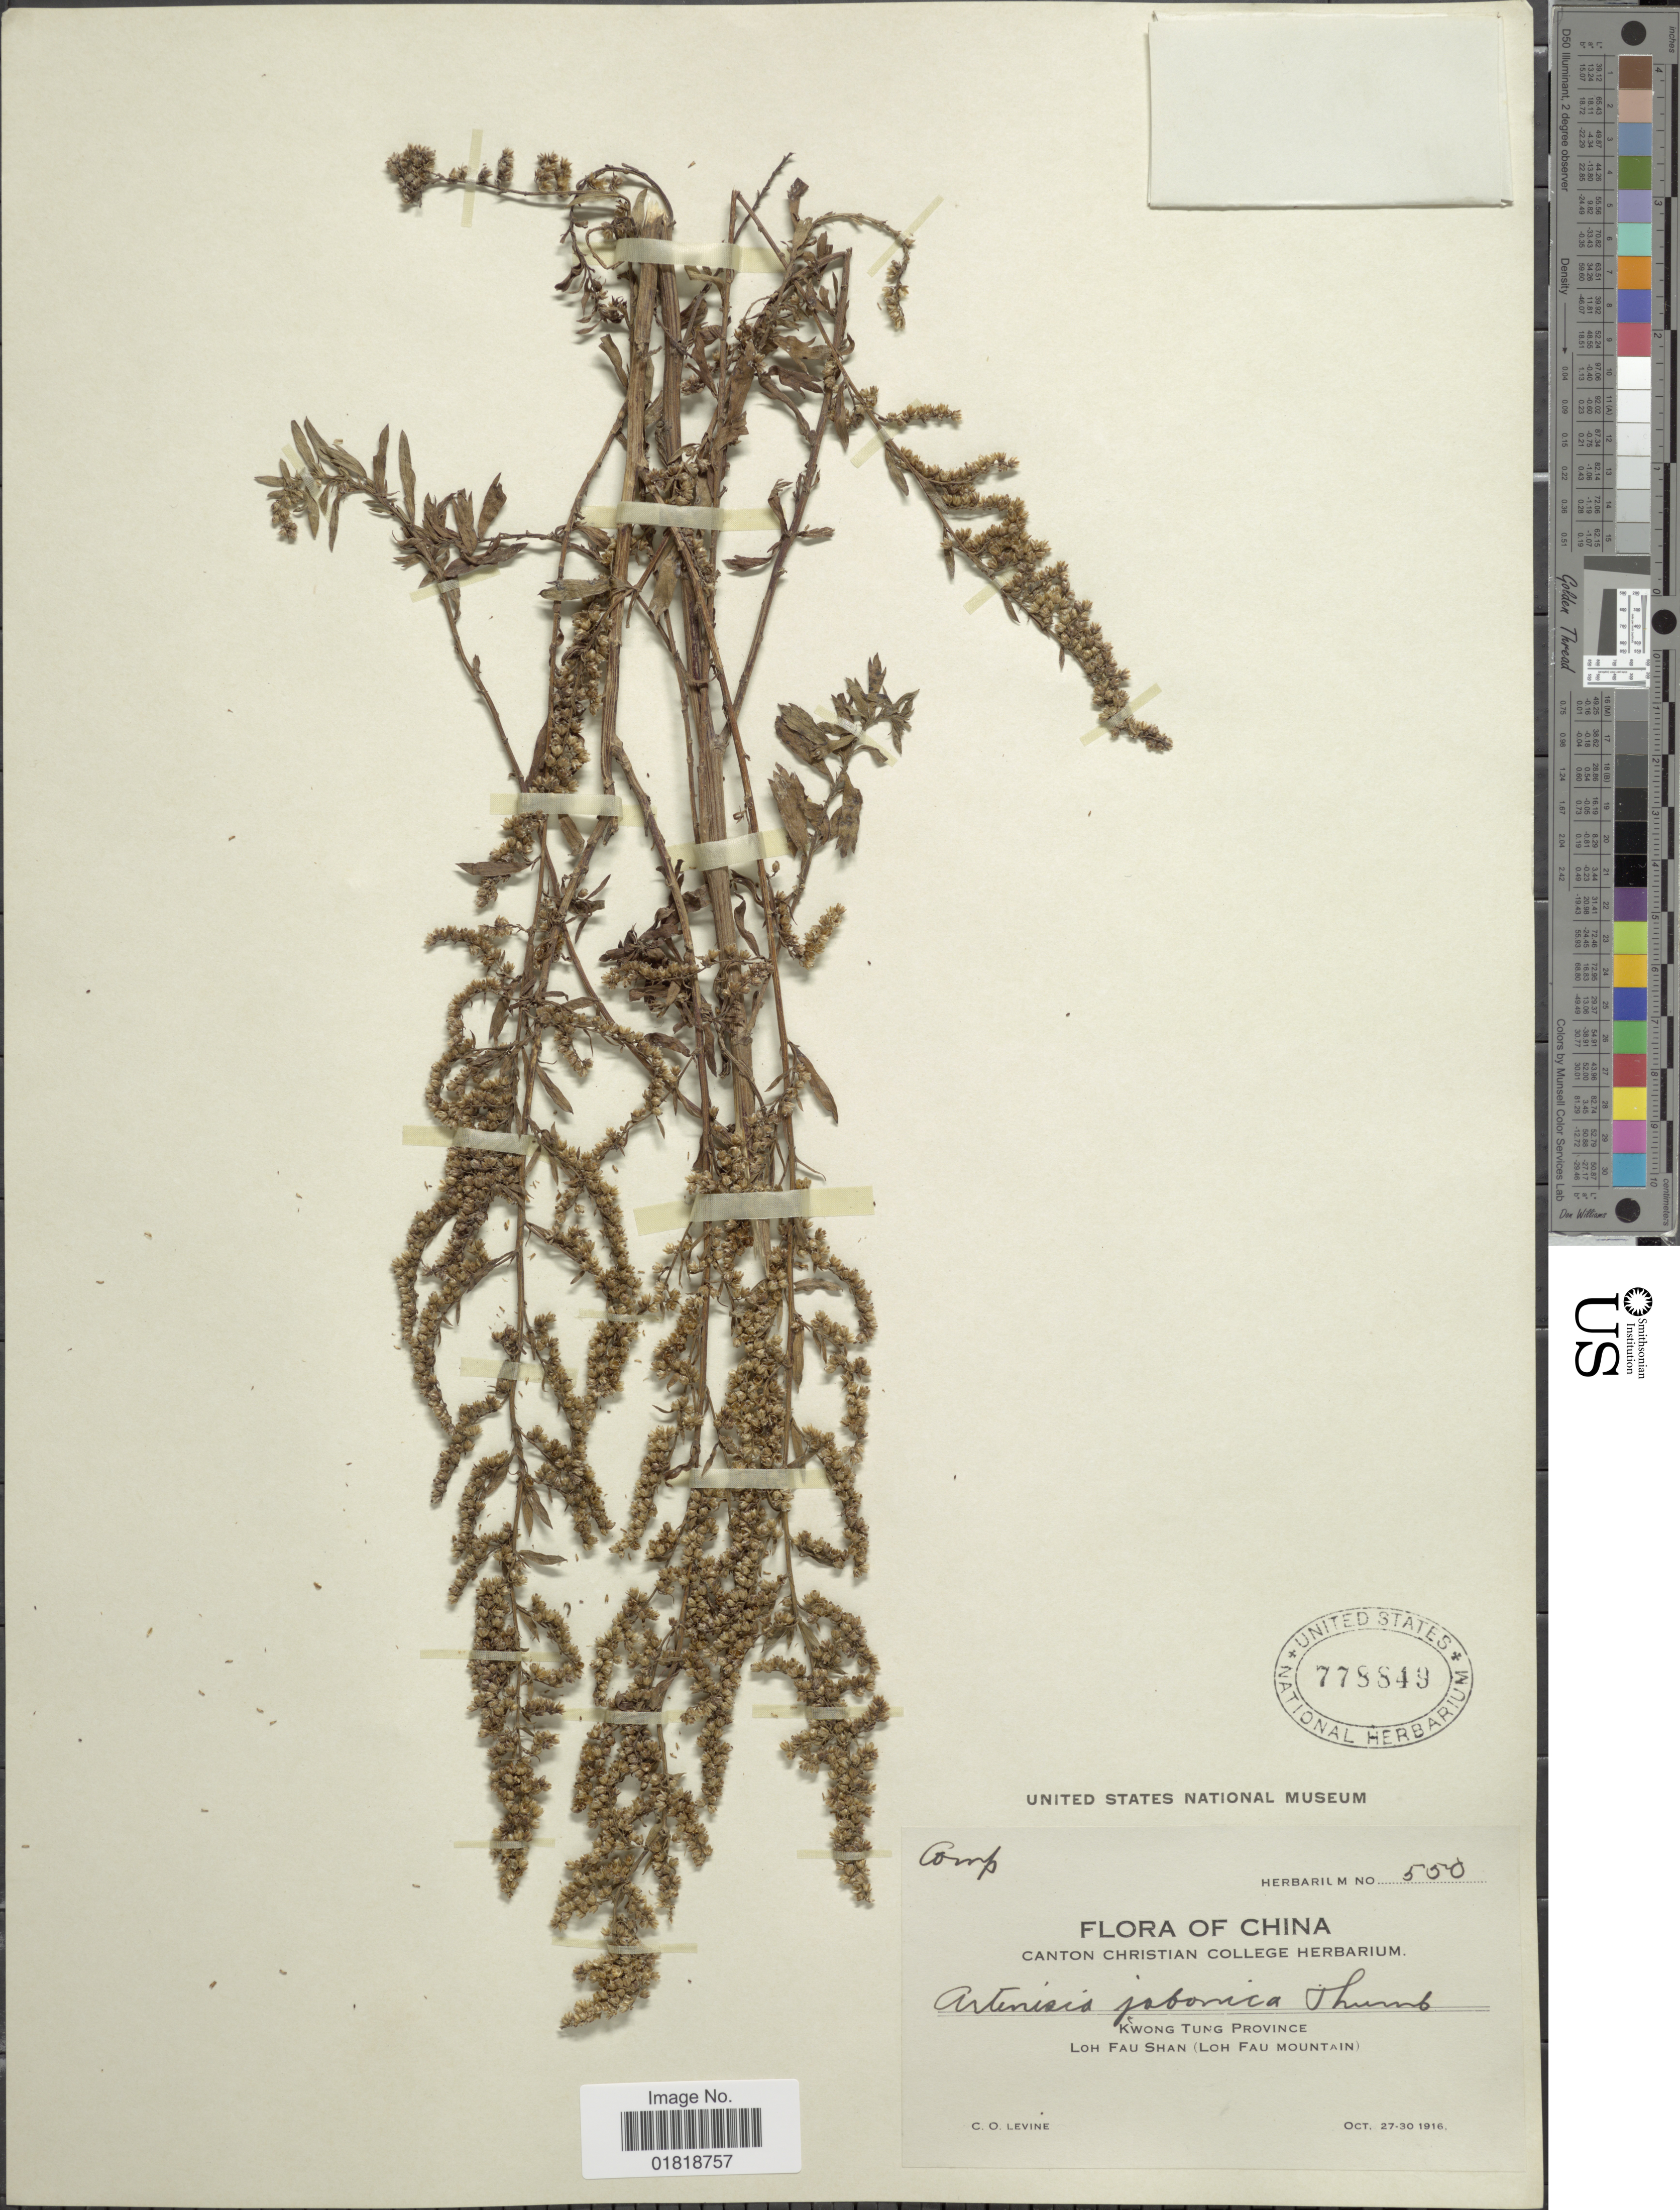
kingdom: Plantae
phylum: Tracheophyta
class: Magnoliopsida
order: Asterales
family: Asteraceae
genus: Artemisia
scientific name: Artemisia japonica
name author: Thunb.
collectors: C. O. Levine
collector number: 550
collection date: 1916-10-27/1916-10-30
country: China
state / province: Guangdong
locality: Kwong Tung Province, Loh Fau Shan (Loh Fau Mountain)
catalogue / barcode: US 778849